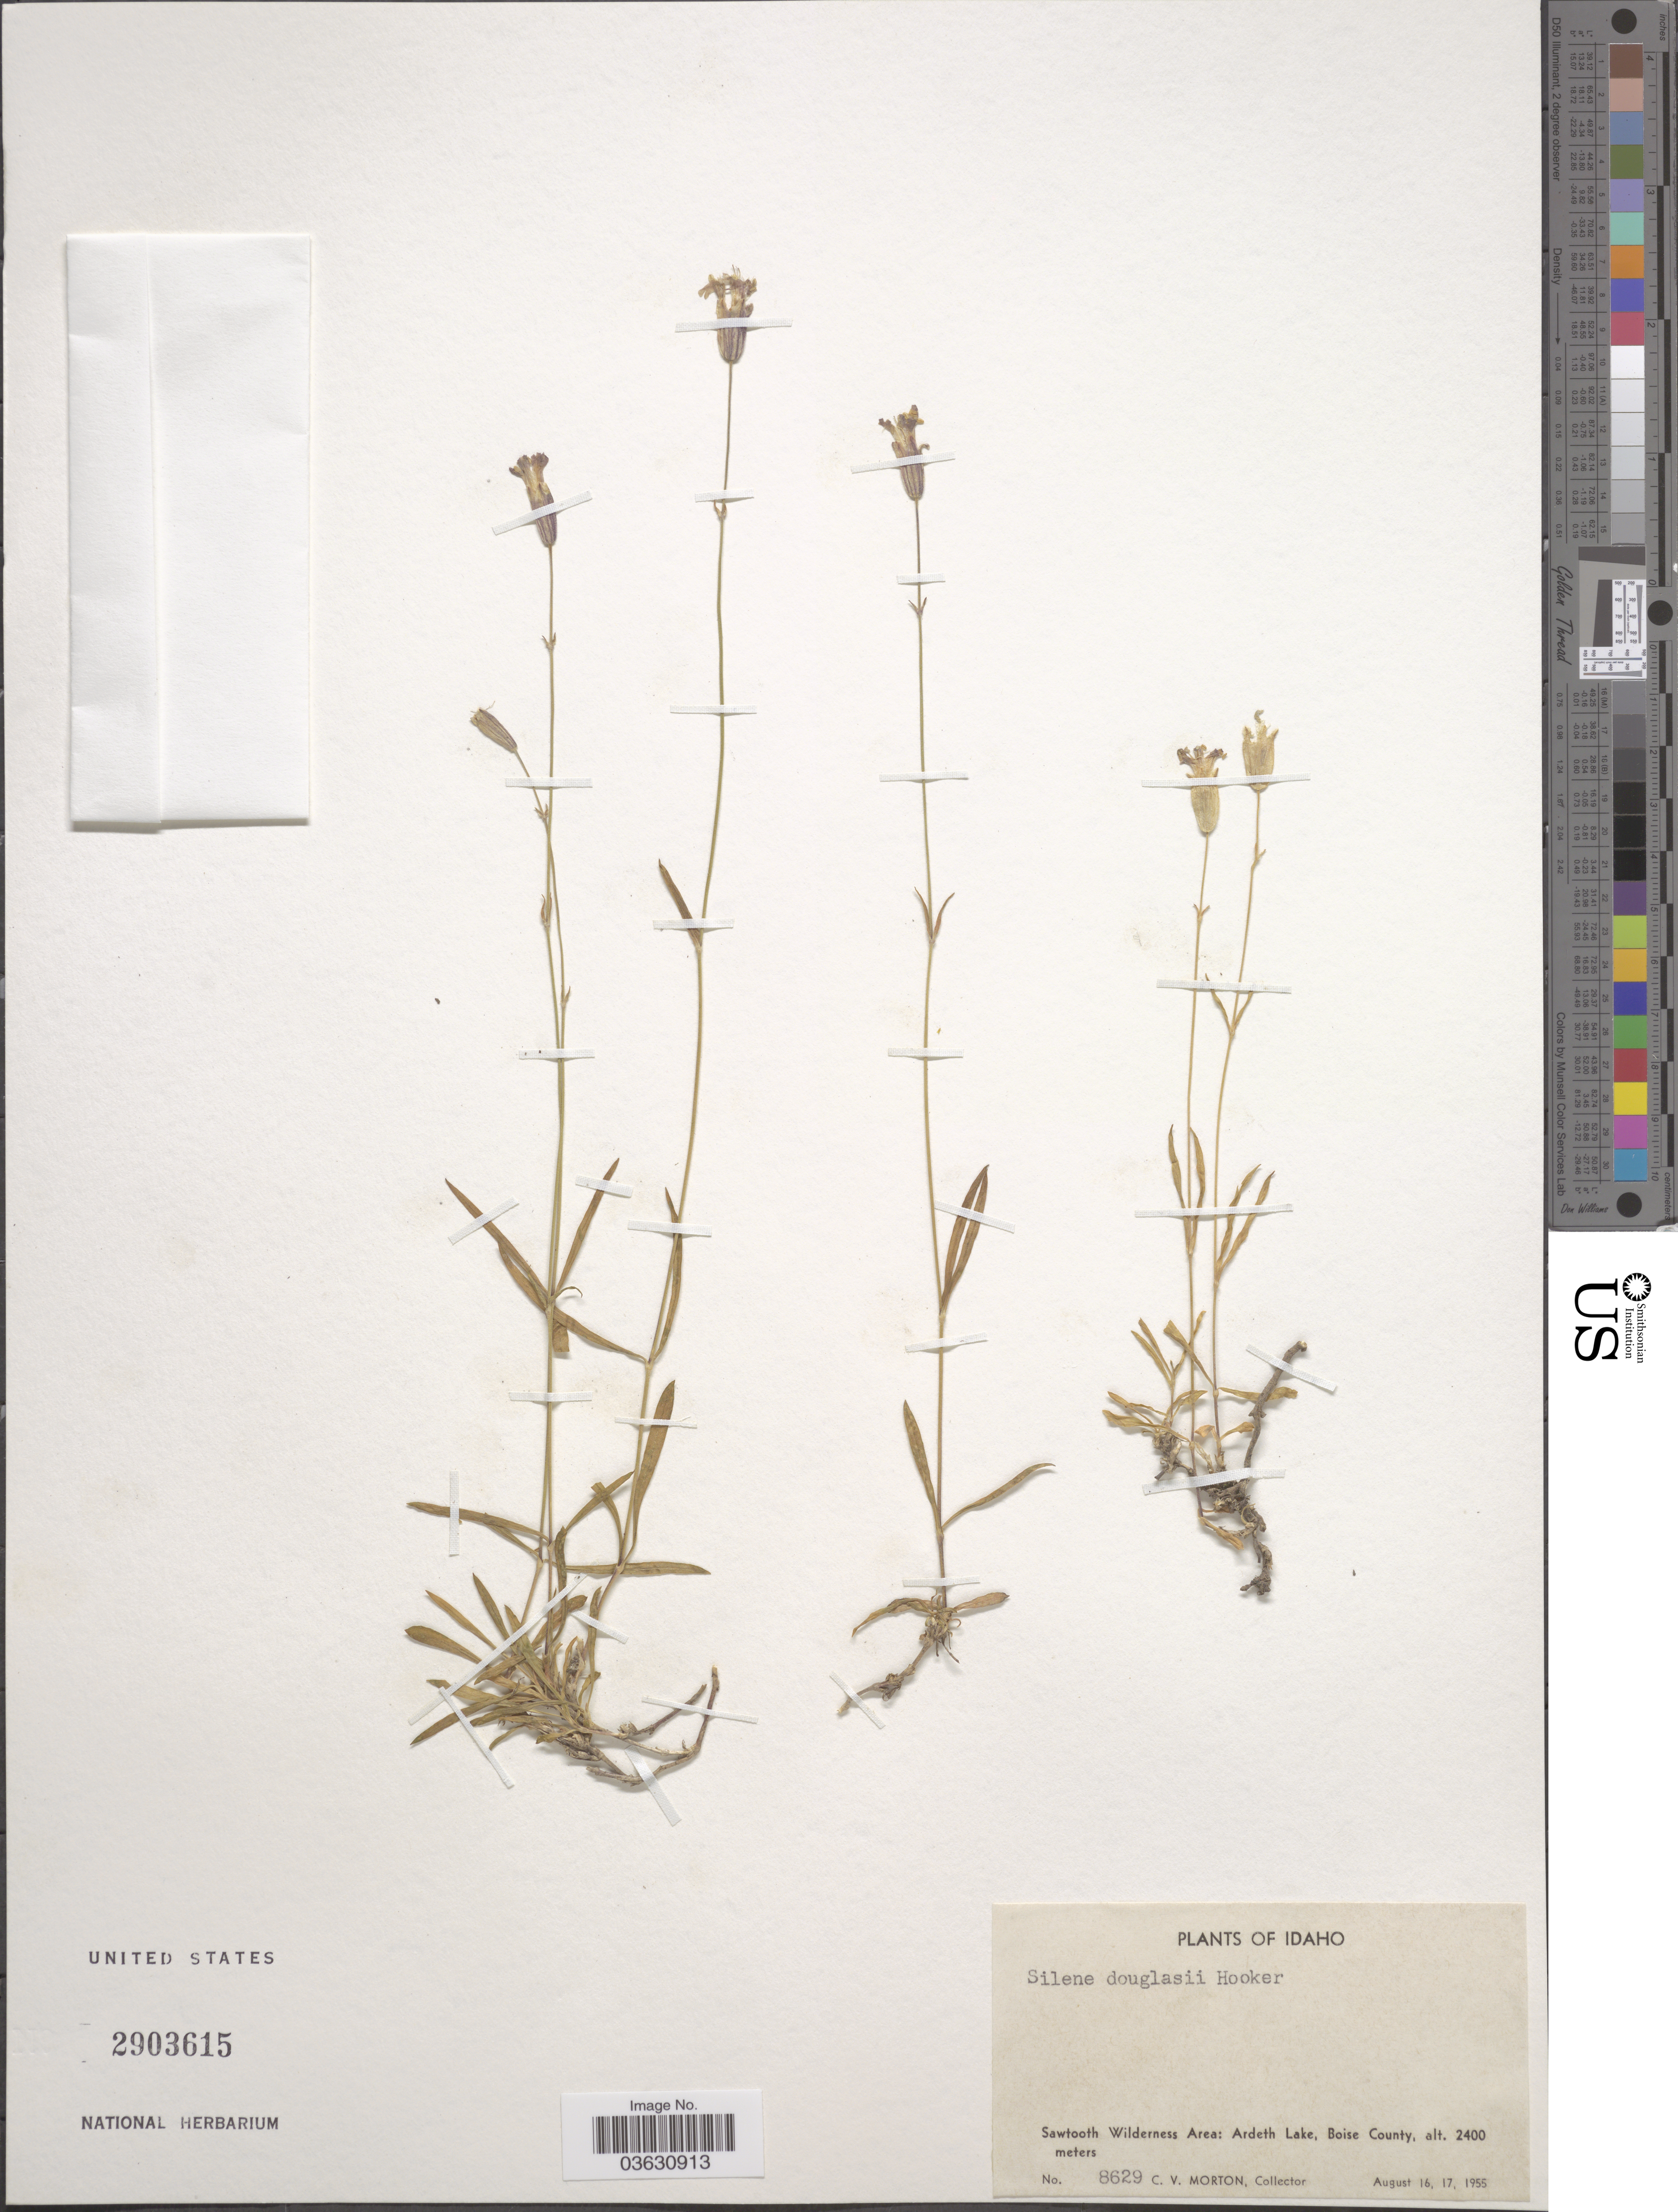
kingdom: Plantae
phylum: Tracheophyta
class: Magnoliopsida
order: Caryophyllales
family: Caryophyllaceae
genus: Silene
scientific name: Silene douglasii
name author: Hook.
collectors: C. V. Morton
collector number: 8629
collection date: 1955-08-16/1955-08-17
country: United States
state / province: Idaho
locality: Sawtooth Wilderness Area: Ardeth Lake, Boise County.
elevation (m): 2400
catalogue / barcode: US 2903615